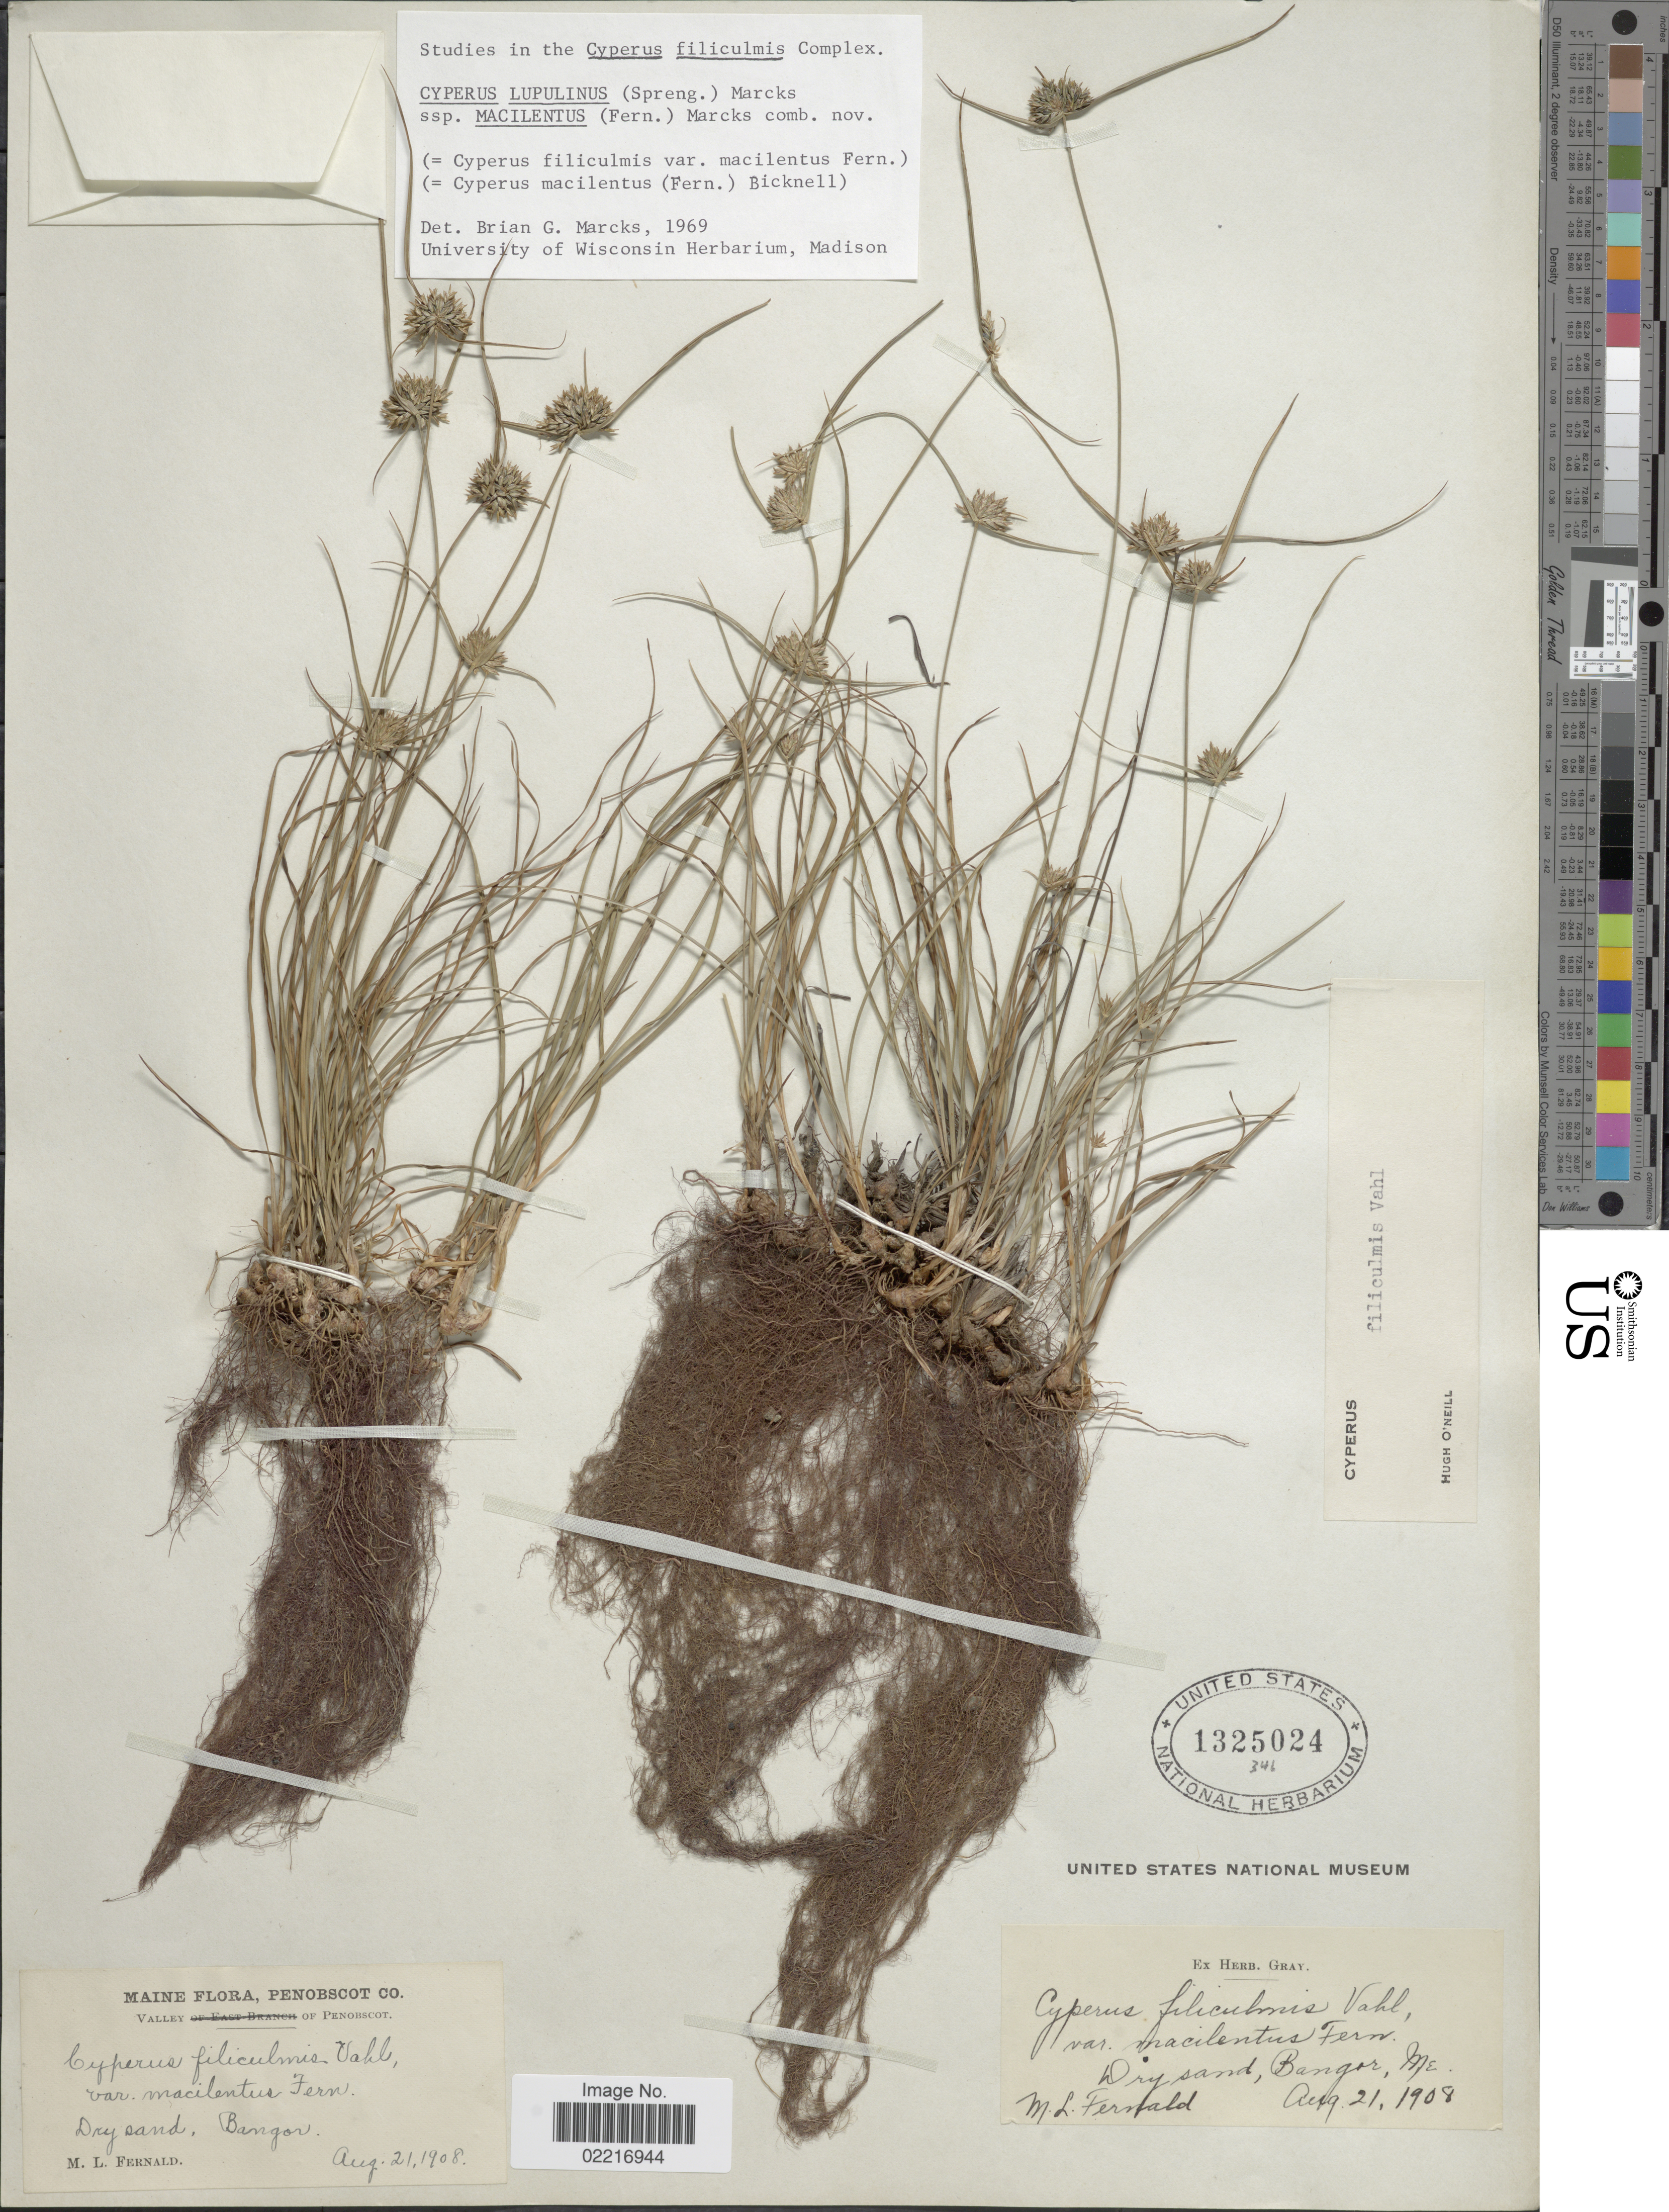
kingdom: Plantae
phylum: Tracheophyta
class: Liliopsida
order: Poales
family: Cyperaceae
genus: Cyperus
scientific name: Cyperus lupulinus subsp. macilentus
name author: (Fernald) Marcks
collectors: M. L. Fernald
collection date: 1908-08-21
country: United States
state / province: Maine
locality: Penobscot Co., Bangor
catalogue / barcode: US 1325024